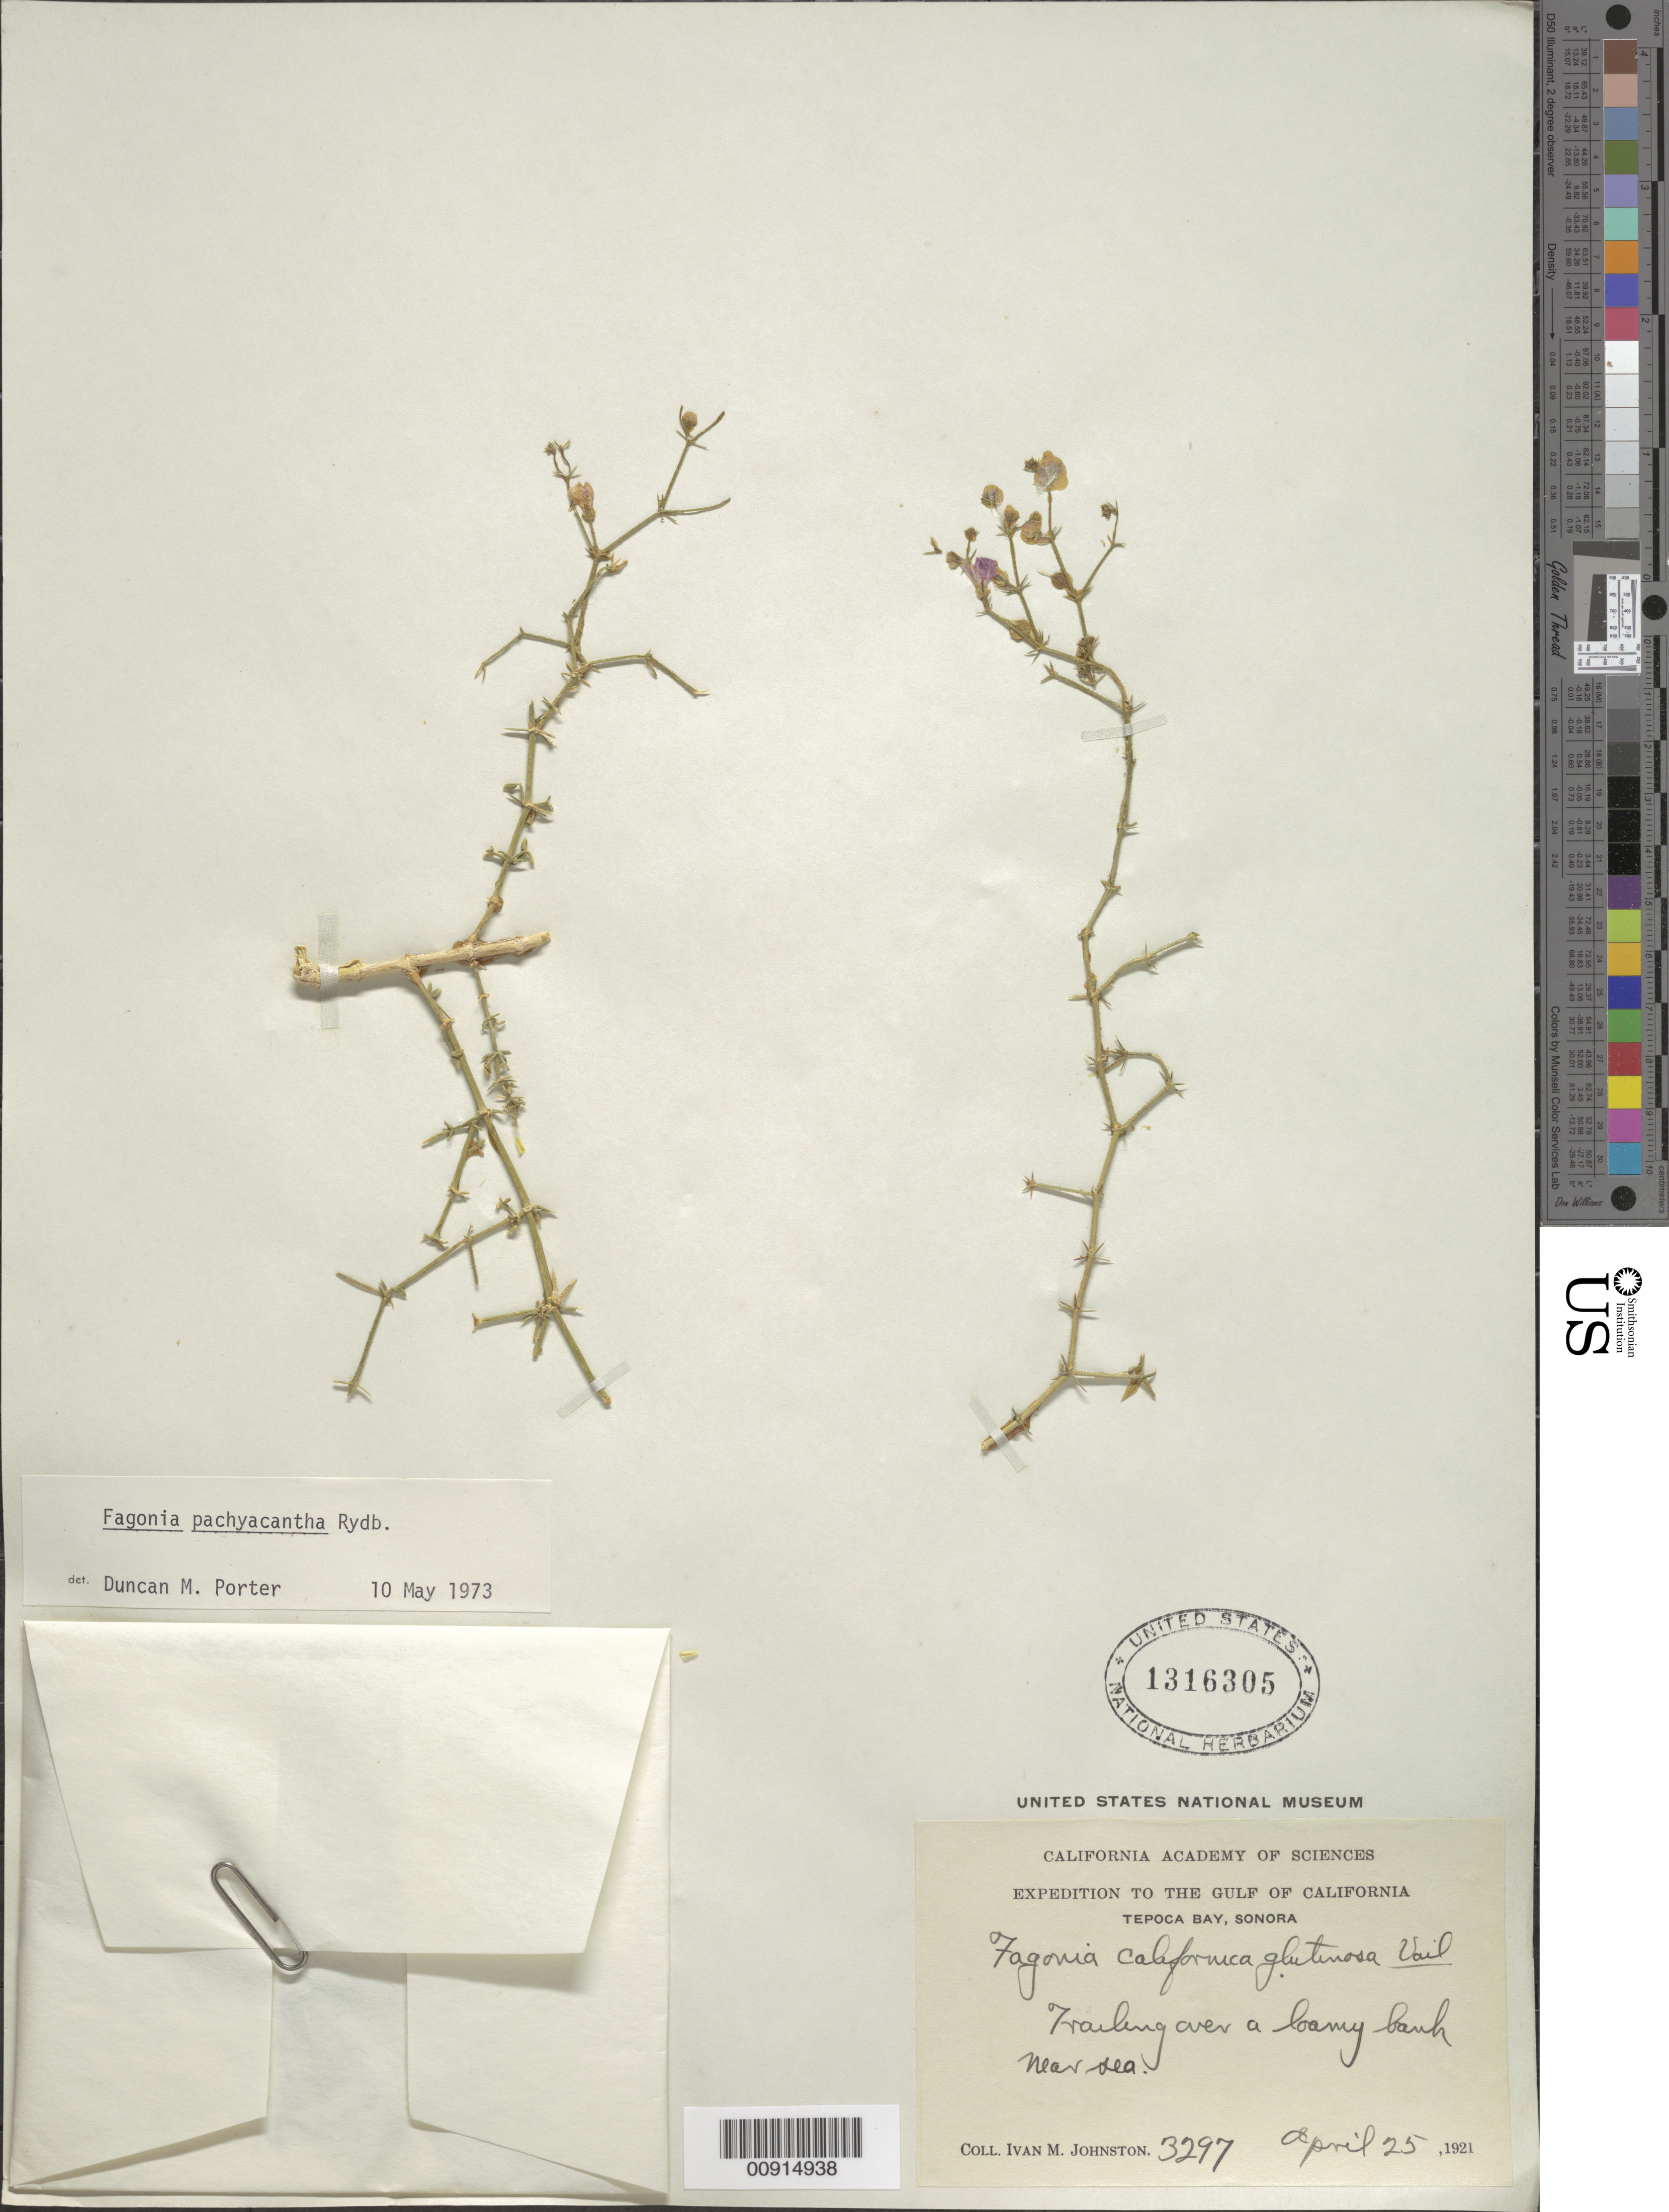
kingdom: Plantae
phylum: Tracheophyta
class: Magnoliopsida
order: Zygophyllales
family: Zygophyllaceae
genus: Fagonia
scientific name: Fagonia pachyacantha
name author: Rydb.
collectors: I.M. Johnston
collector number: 3297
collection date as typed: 25 Apr 1921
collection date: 1921-04-25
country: Mexico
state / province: Sonora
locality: Tepoca Bay, Sonora.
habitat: Trailing over a loamy bank, near sea.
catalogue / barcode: US 1316305